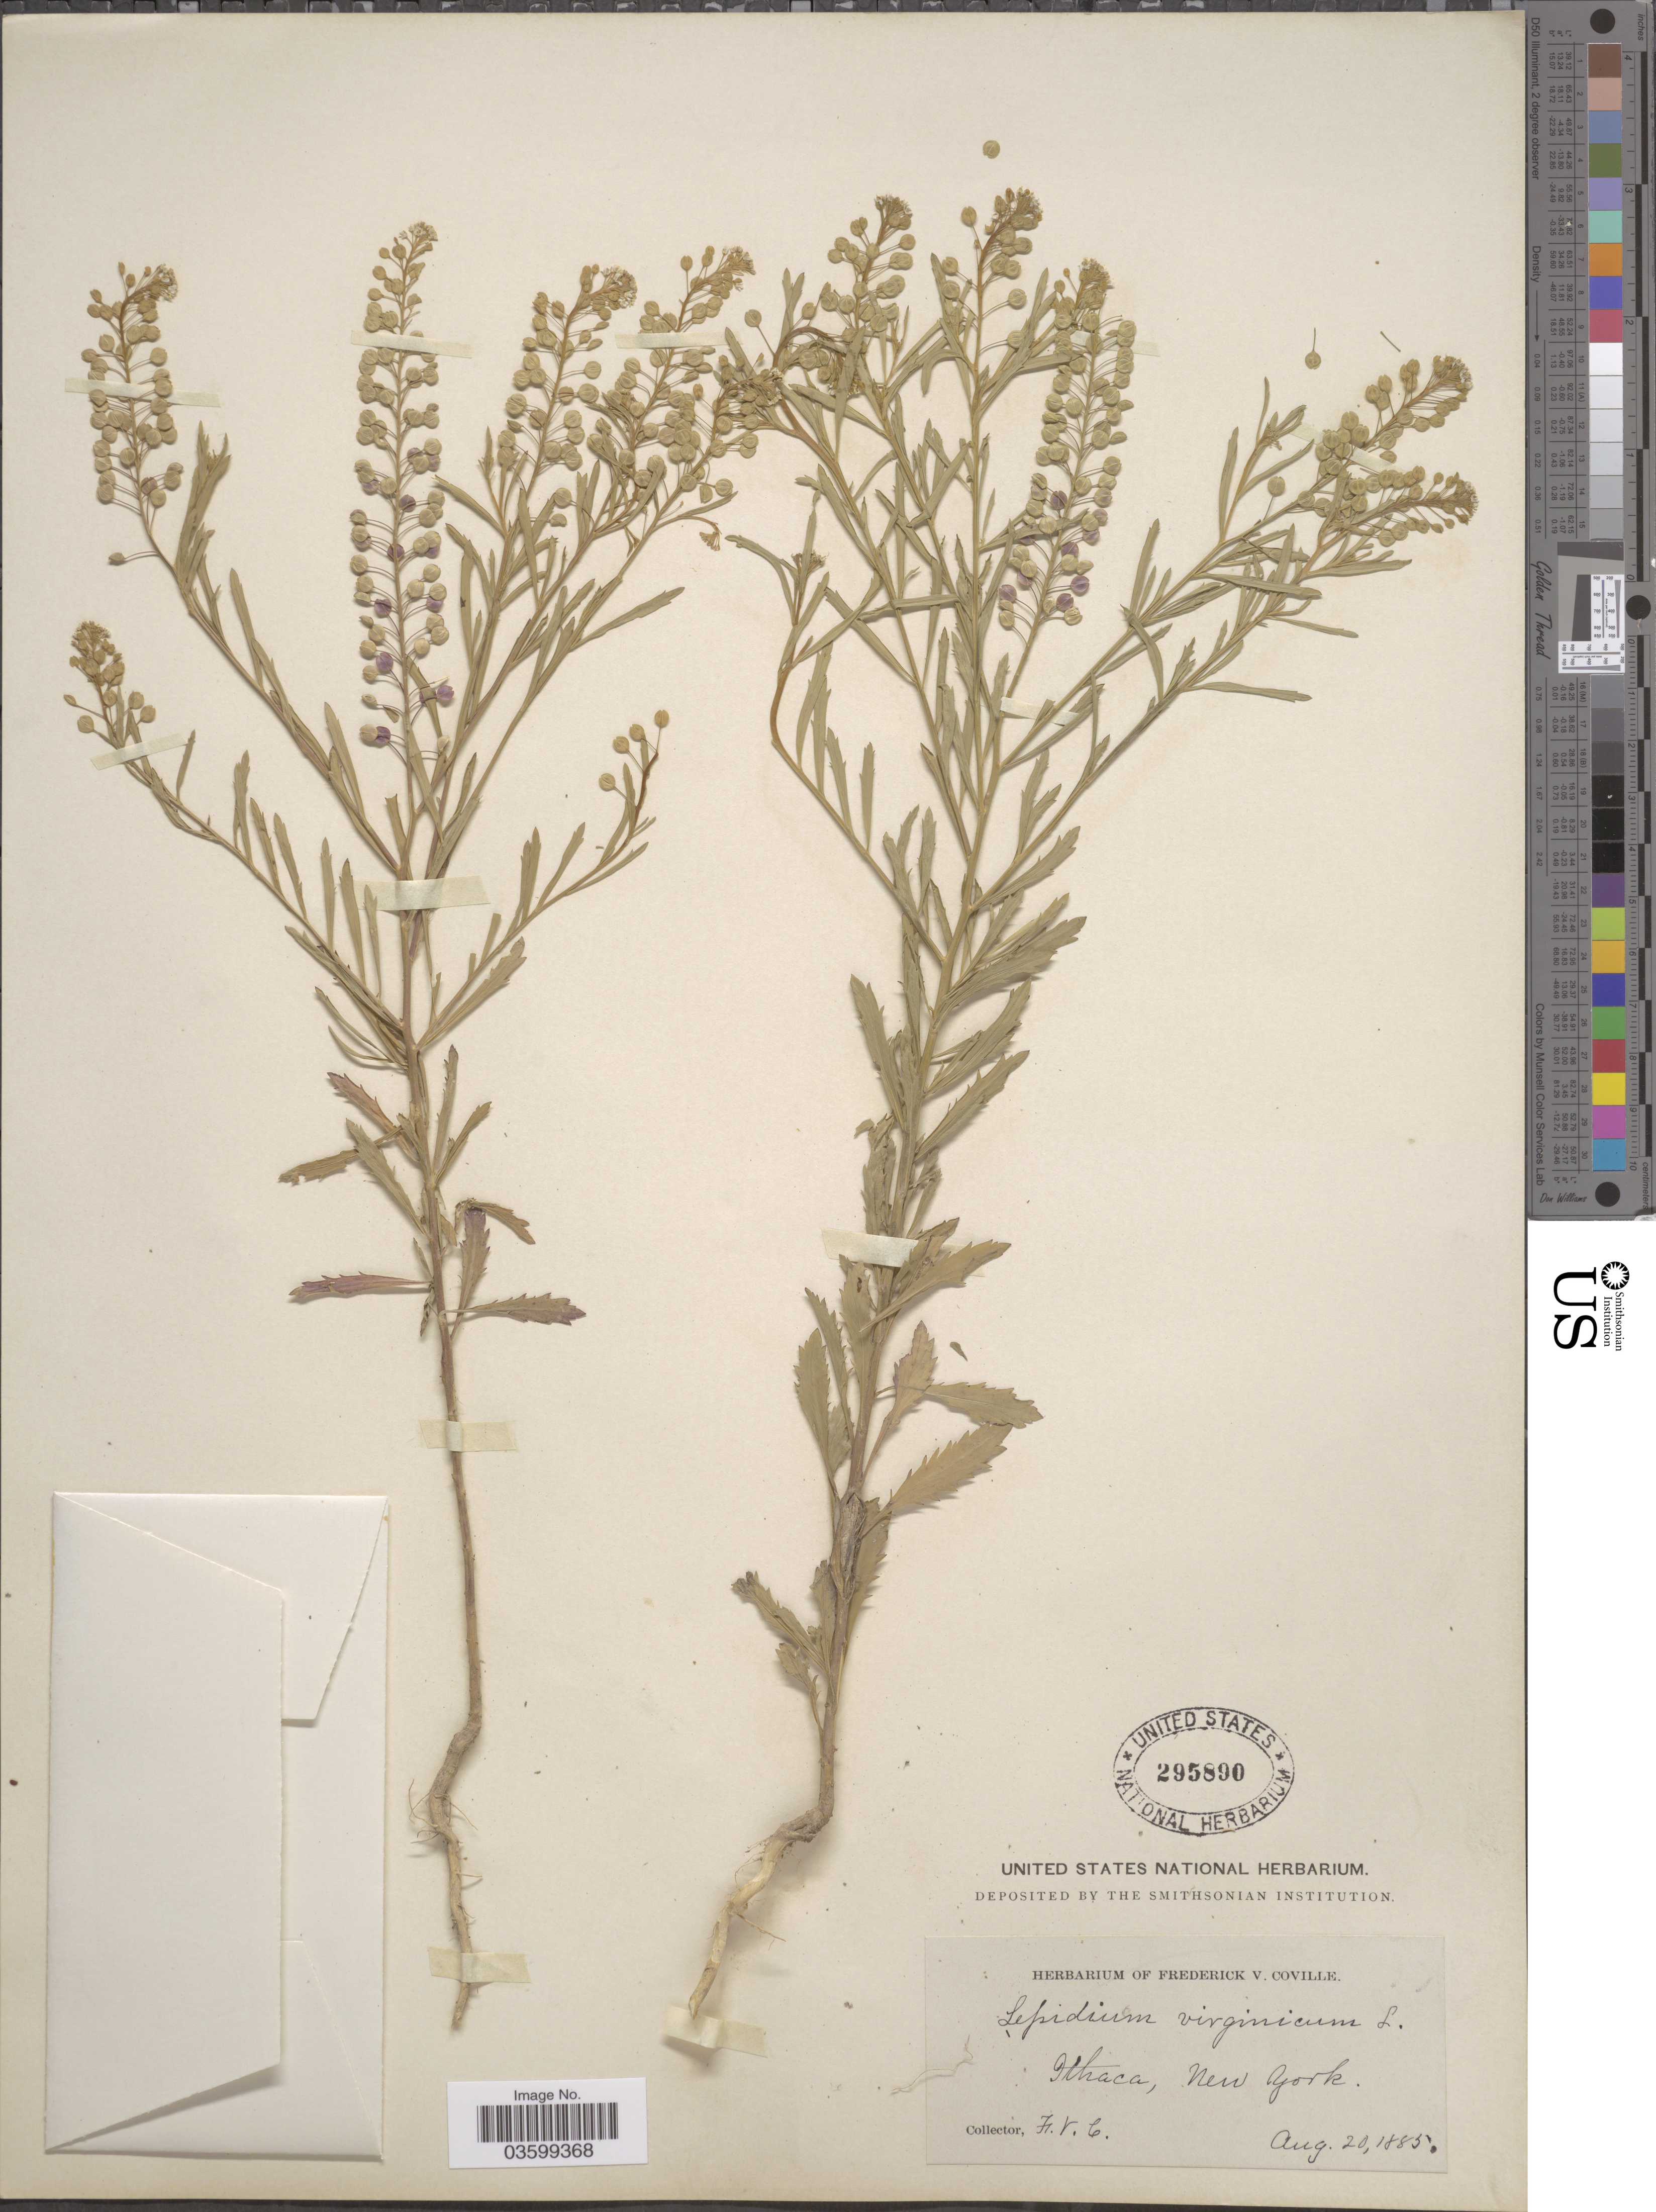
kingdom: Plantae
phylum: Tracheophyta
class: Magnoliopsida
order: Brassicales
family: Brassicaceae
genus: Lepidium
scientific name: Lepidium virginicum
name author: L.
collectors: F. V. Coville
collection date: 1885-08-20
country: United States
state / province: New York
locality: Ithaca.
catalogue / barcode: US 295890